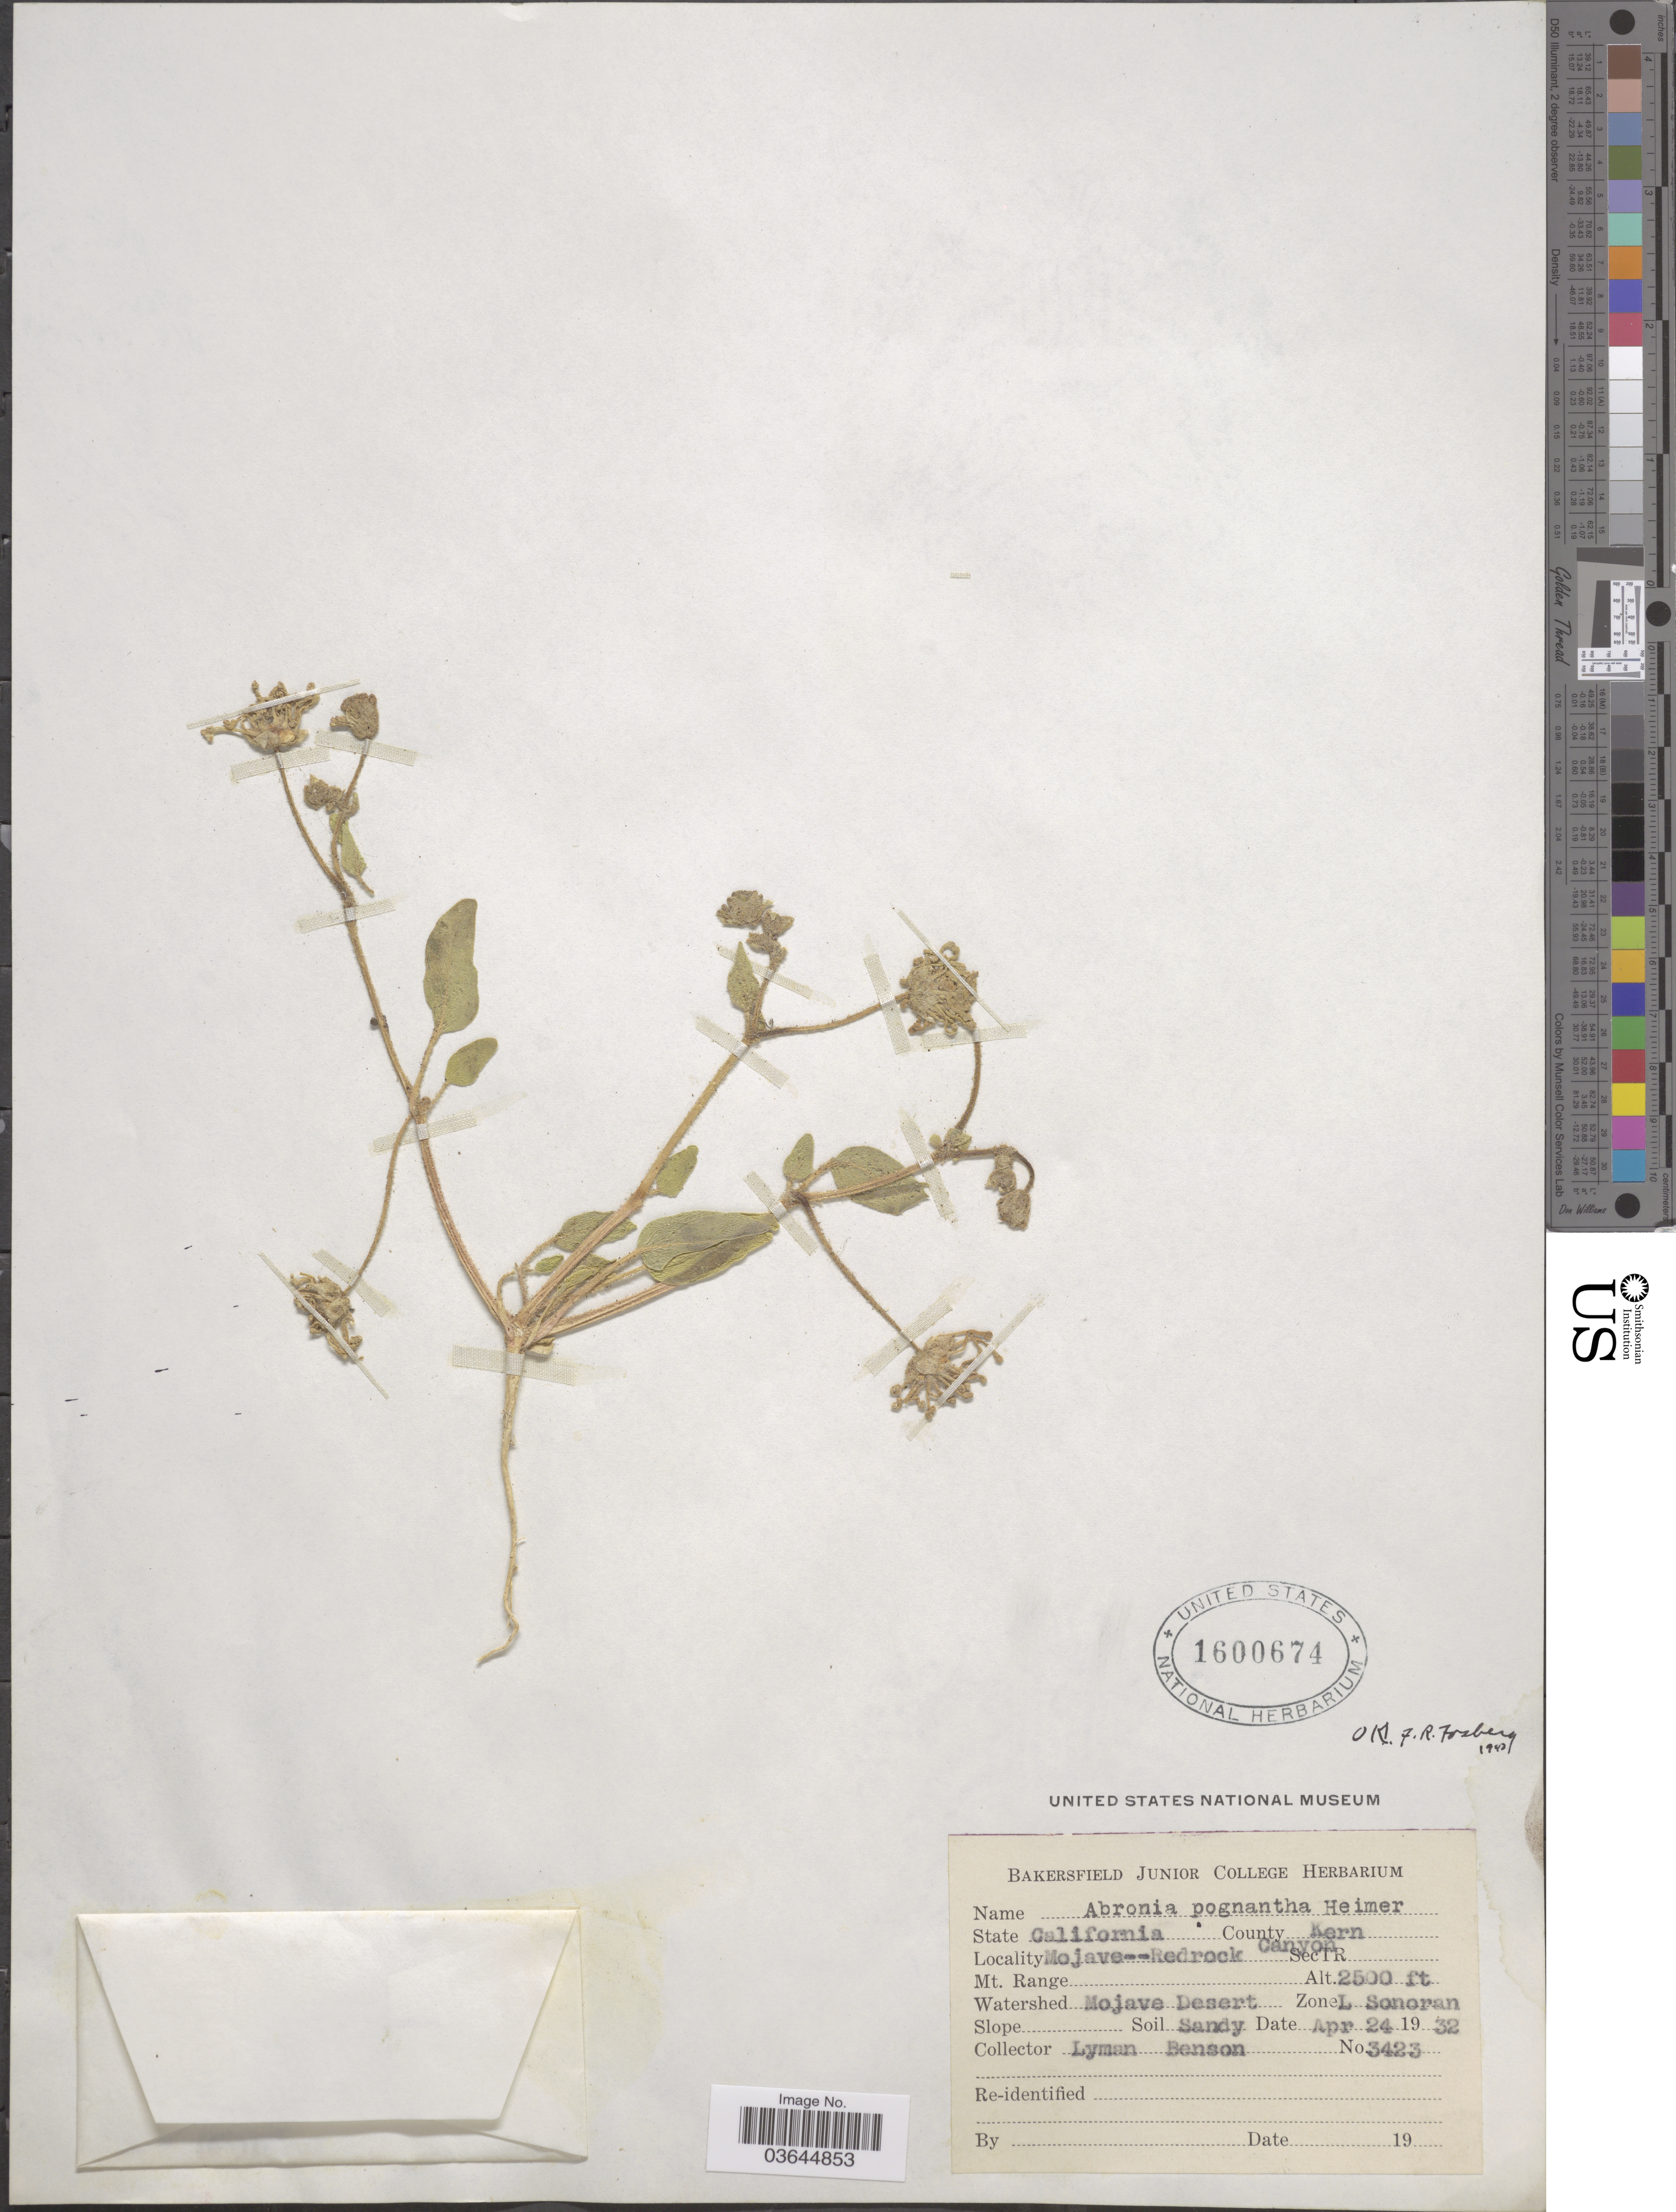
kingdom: Plantae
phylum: Tracheophyta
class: Magnoliopsida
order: Caryophyllales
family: Nyctaginaceae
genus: Abronia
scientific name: Abronia pogonantha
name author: Heimerl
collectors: L. D. Benson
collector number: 3423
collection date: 1932-04-24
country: United States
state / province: California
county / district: Kern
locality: County Kern. Mojave--Redrock Canyon. Watershed Mojave Desert. Zone L Sonoran.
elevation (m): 762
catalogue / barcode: US 1600674